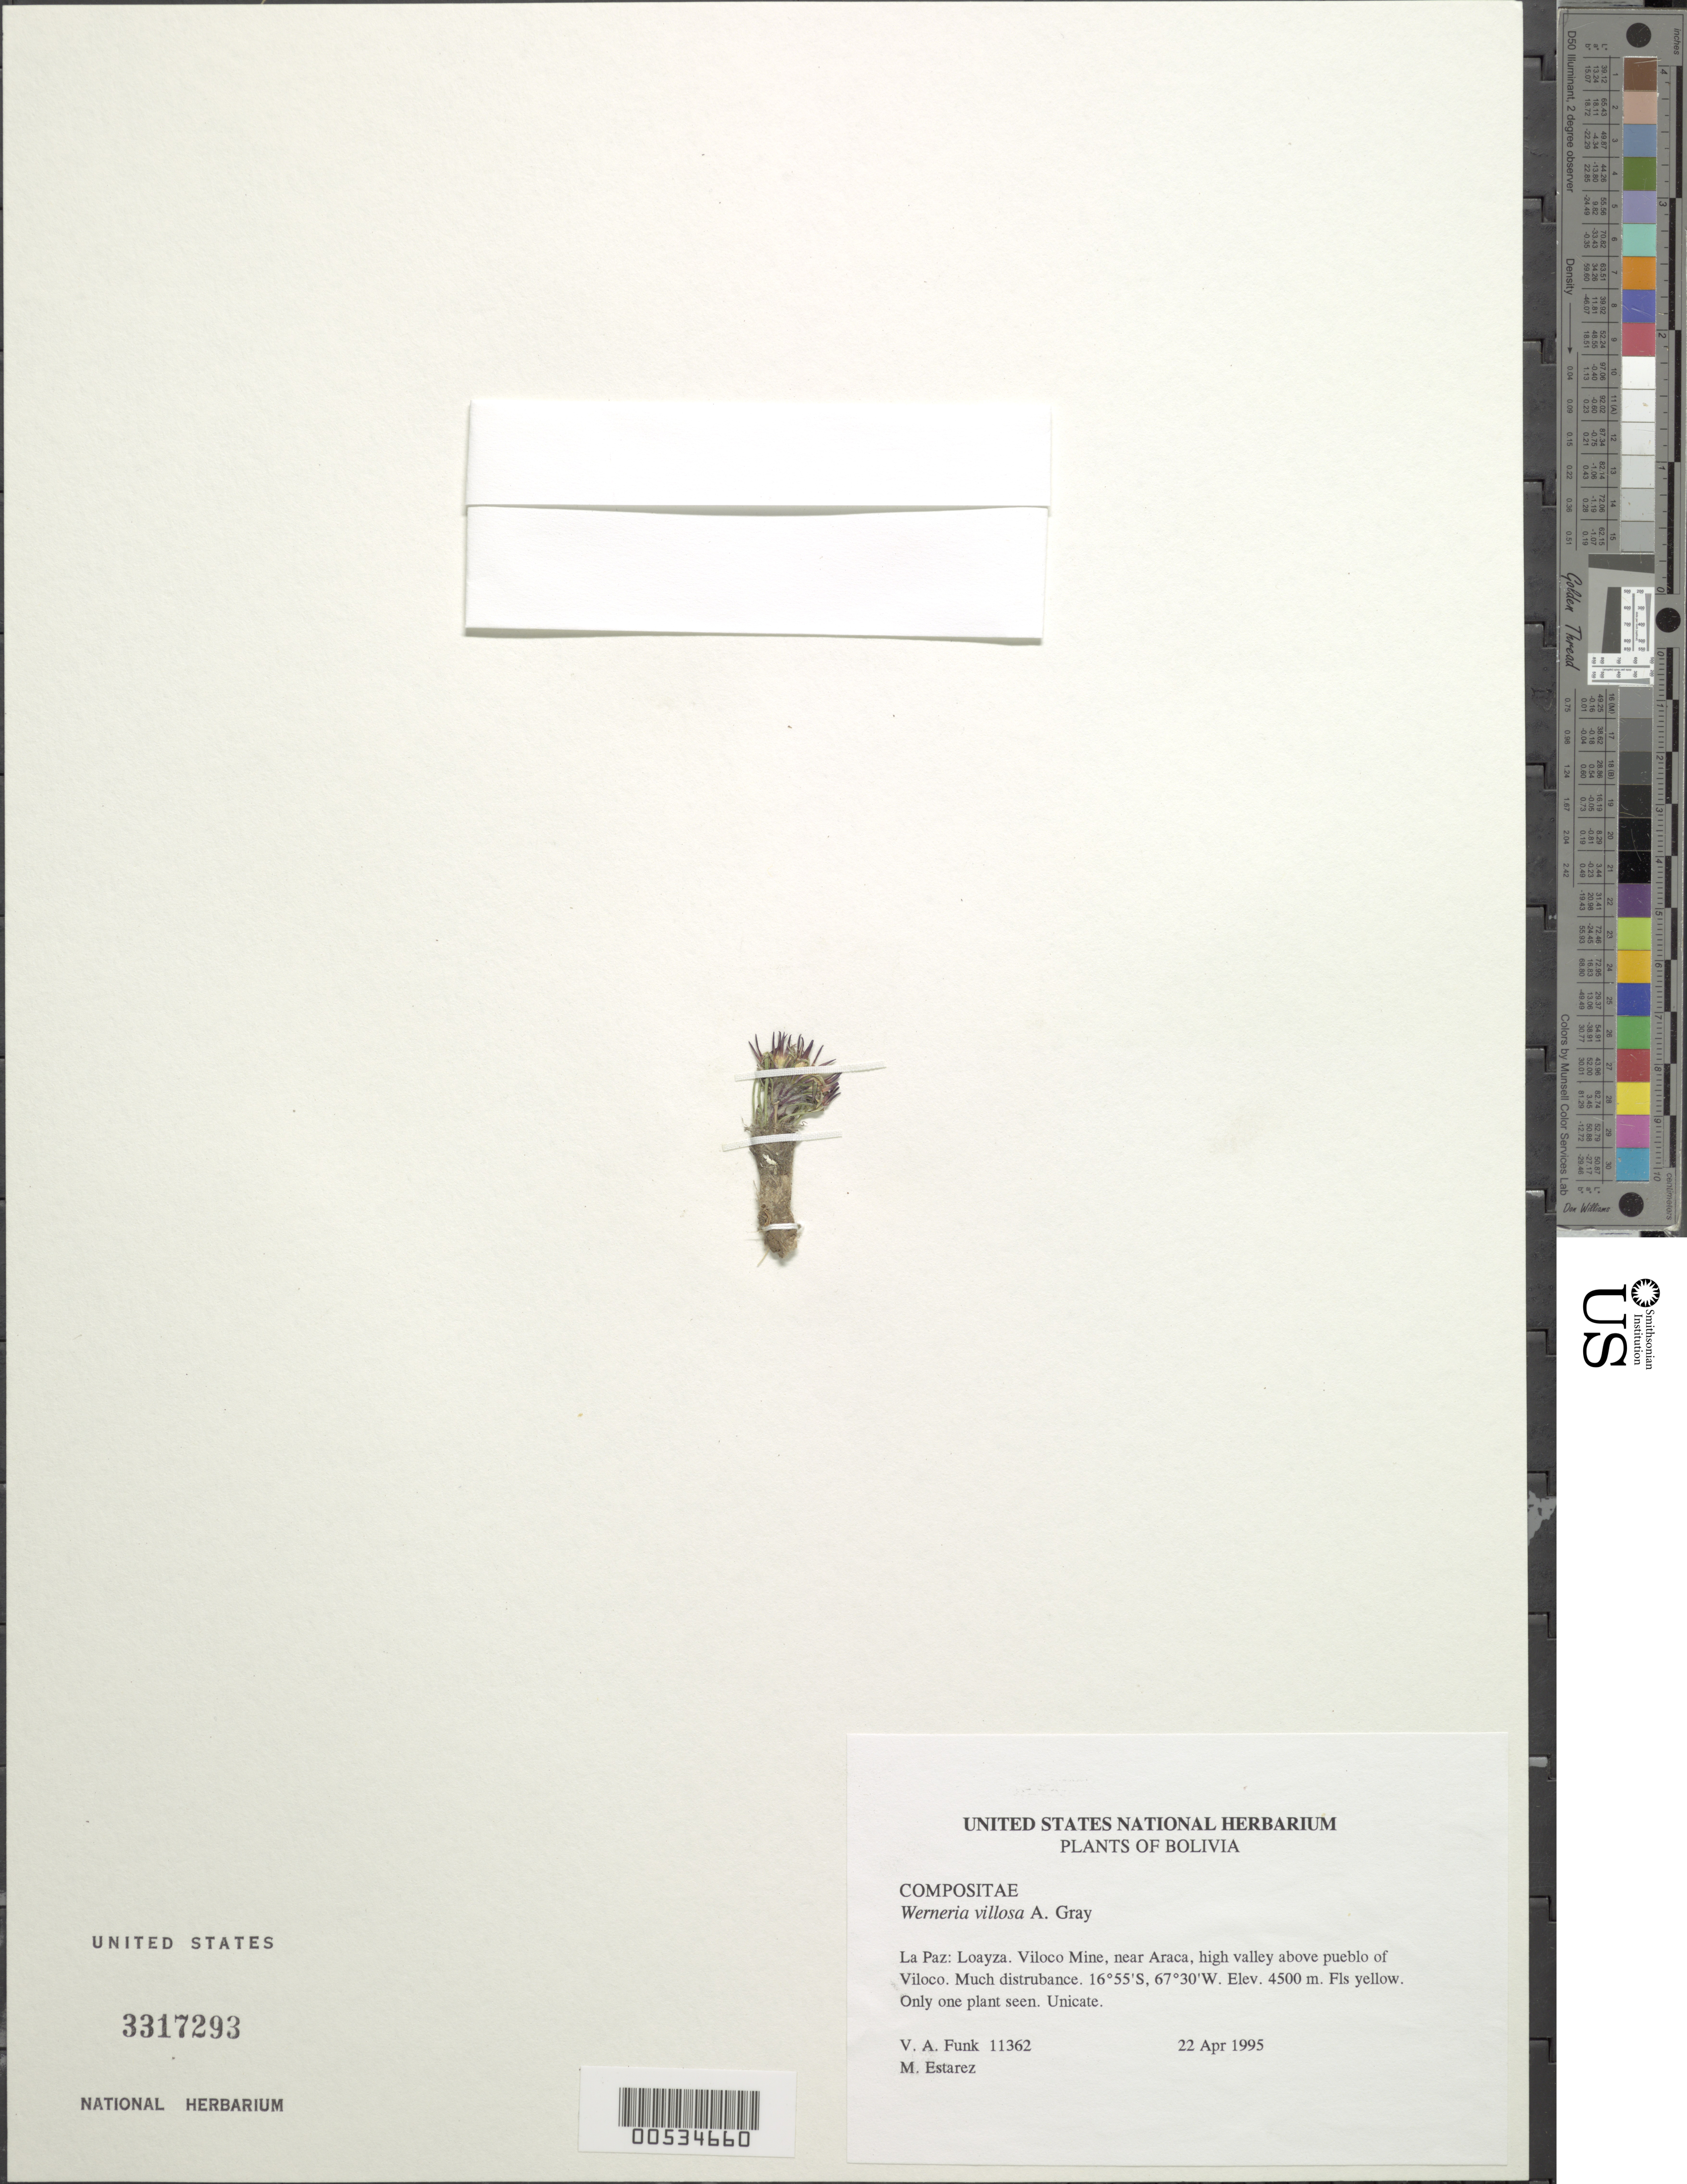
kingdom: Plantae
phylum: Tracheophyta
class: Magnoliopsida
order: Asterales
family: Asteraceae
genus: Werneria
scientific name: Werneria villosa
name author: A. Gray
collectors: V. Funk & M. Estarez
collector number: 11362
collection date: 1995-04-22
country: Bolivia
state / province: La Paz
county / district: Loayza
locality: Viloco Mine, near Araca, high valley above pueblo of Viloco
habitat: Much disturbance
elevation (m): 4500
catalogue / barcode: US 3317293